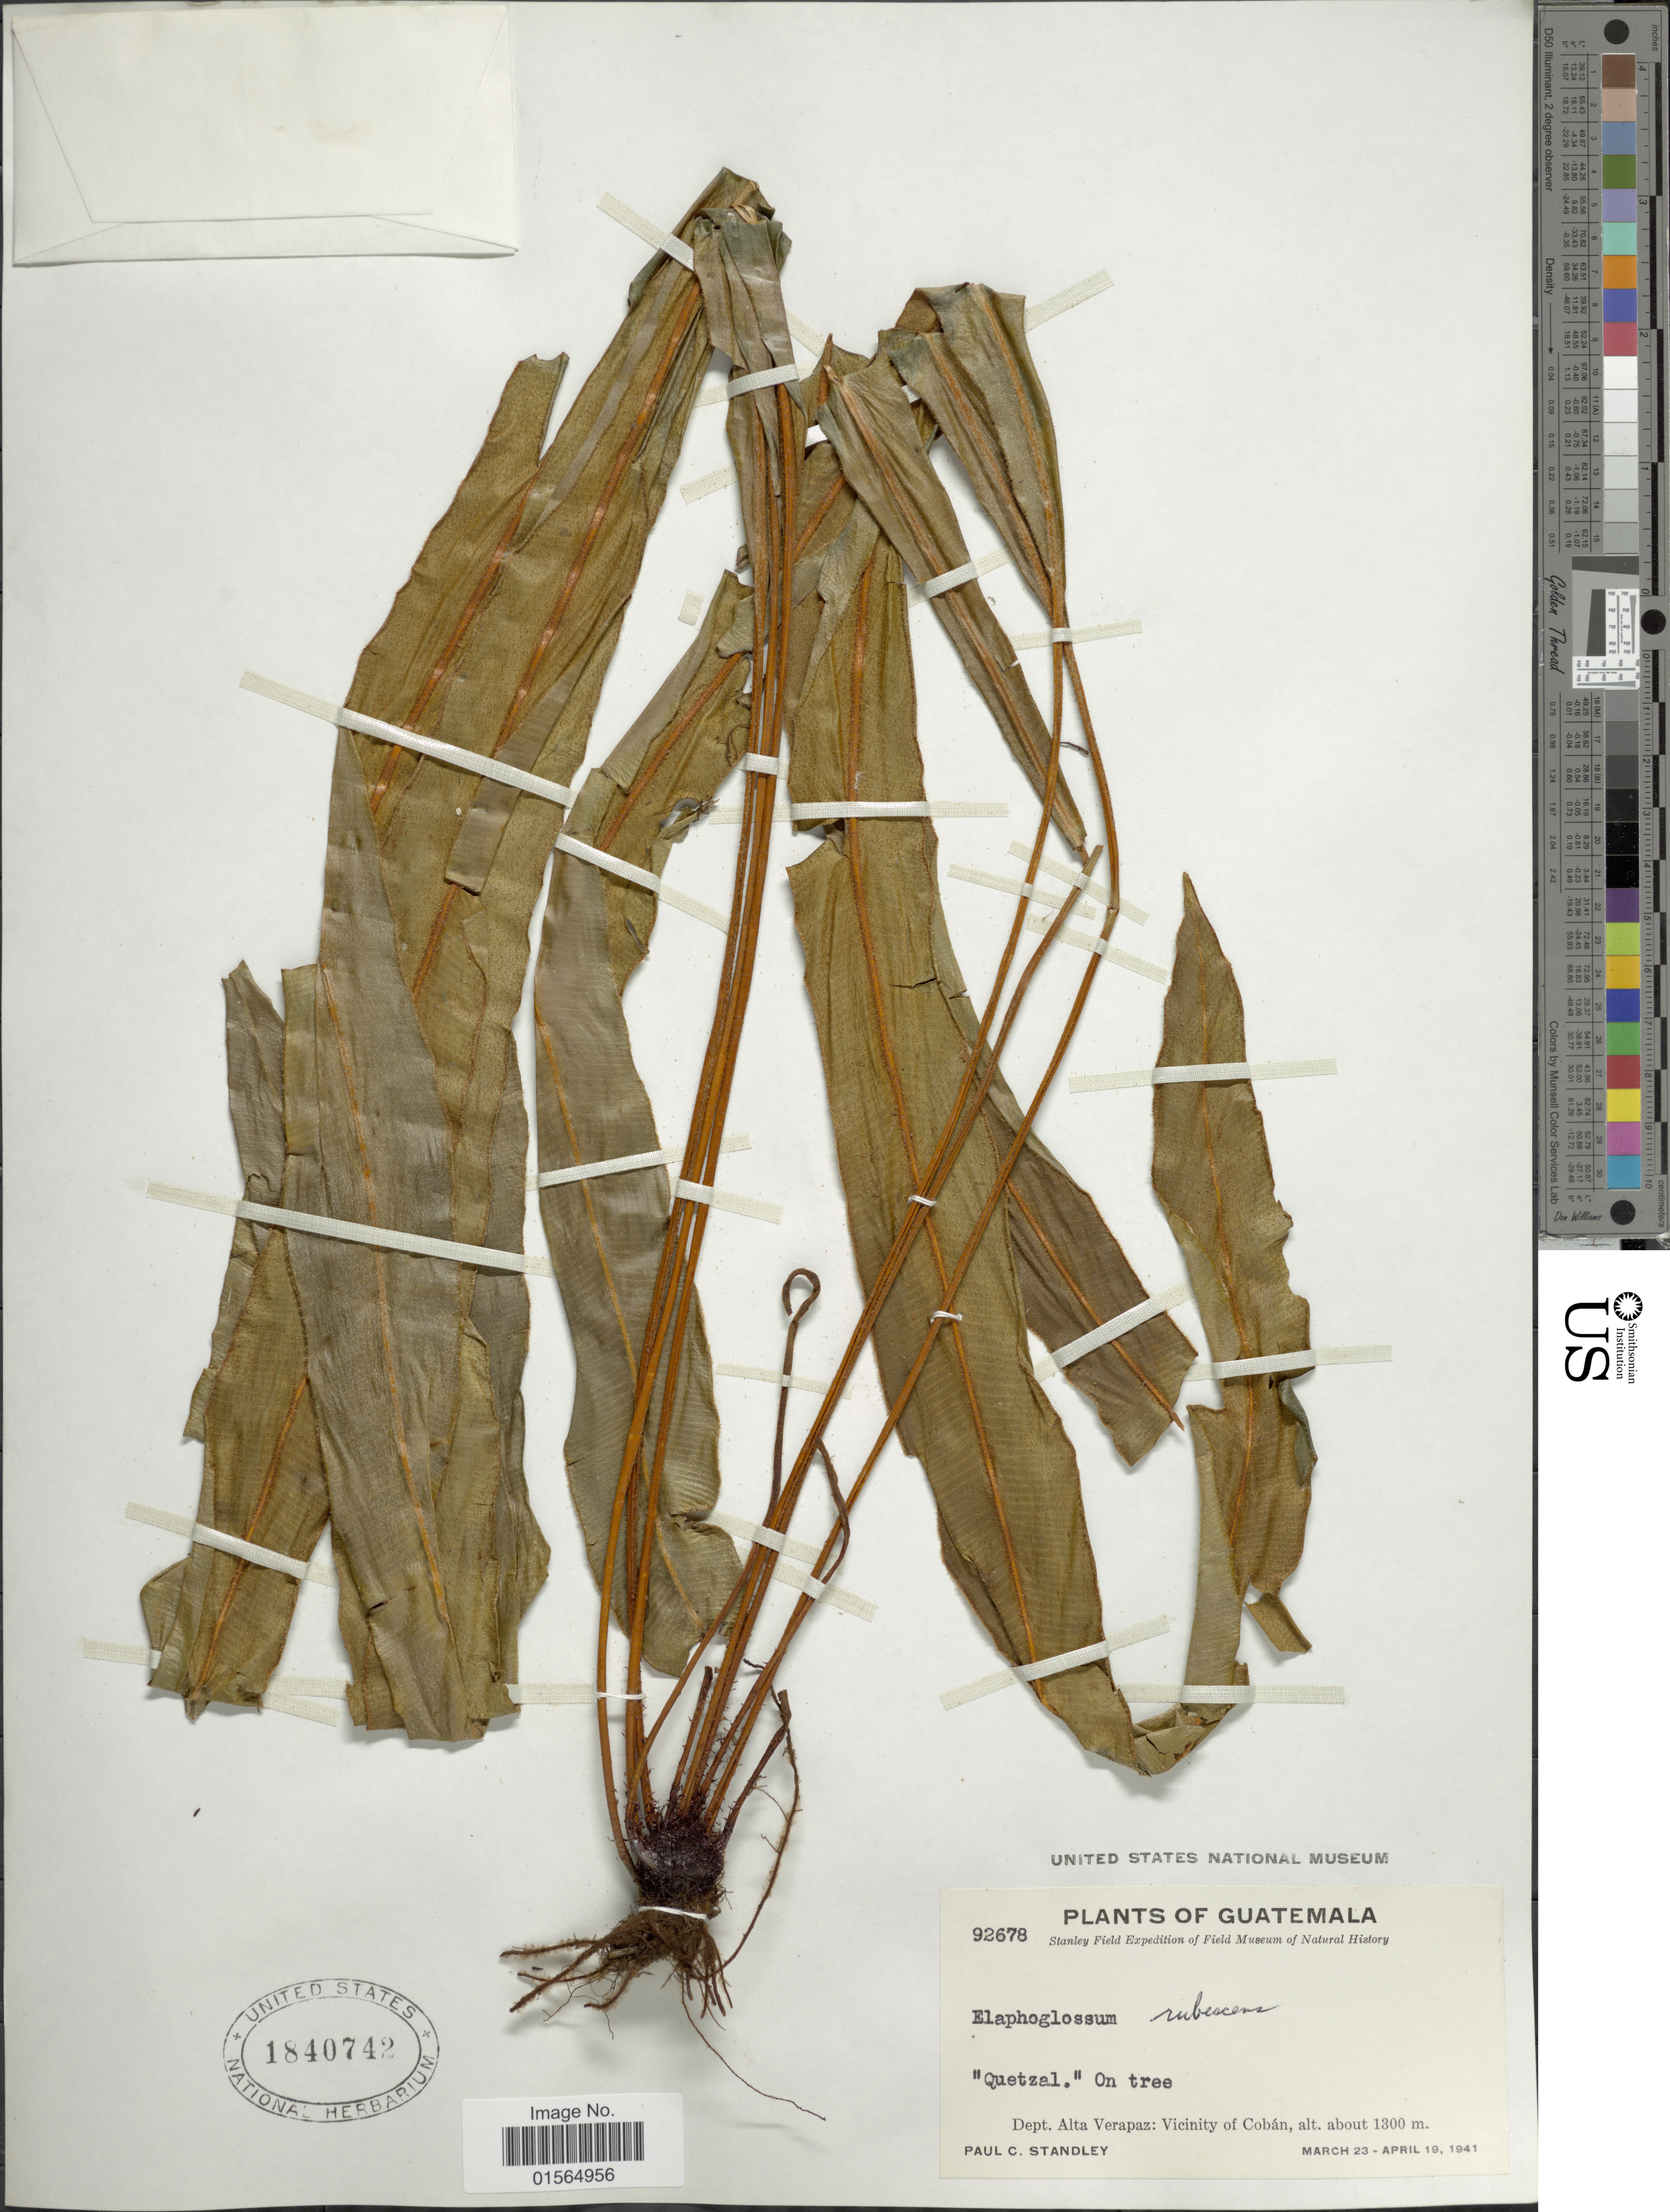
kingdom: Plantae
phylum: Tracheophyta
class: Polypodiopsida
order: Polypodiales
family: Dryopteridaceae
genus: Elaphoglossum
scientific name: Elaphoglossum rubescens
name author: Kuhn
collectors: P. C. Standley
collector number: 92678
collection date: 1941-03-23/1941-04-19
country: Guatemala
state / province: Alta Verapaz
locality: Quetzal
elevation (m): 1300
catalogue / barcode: US 1840742